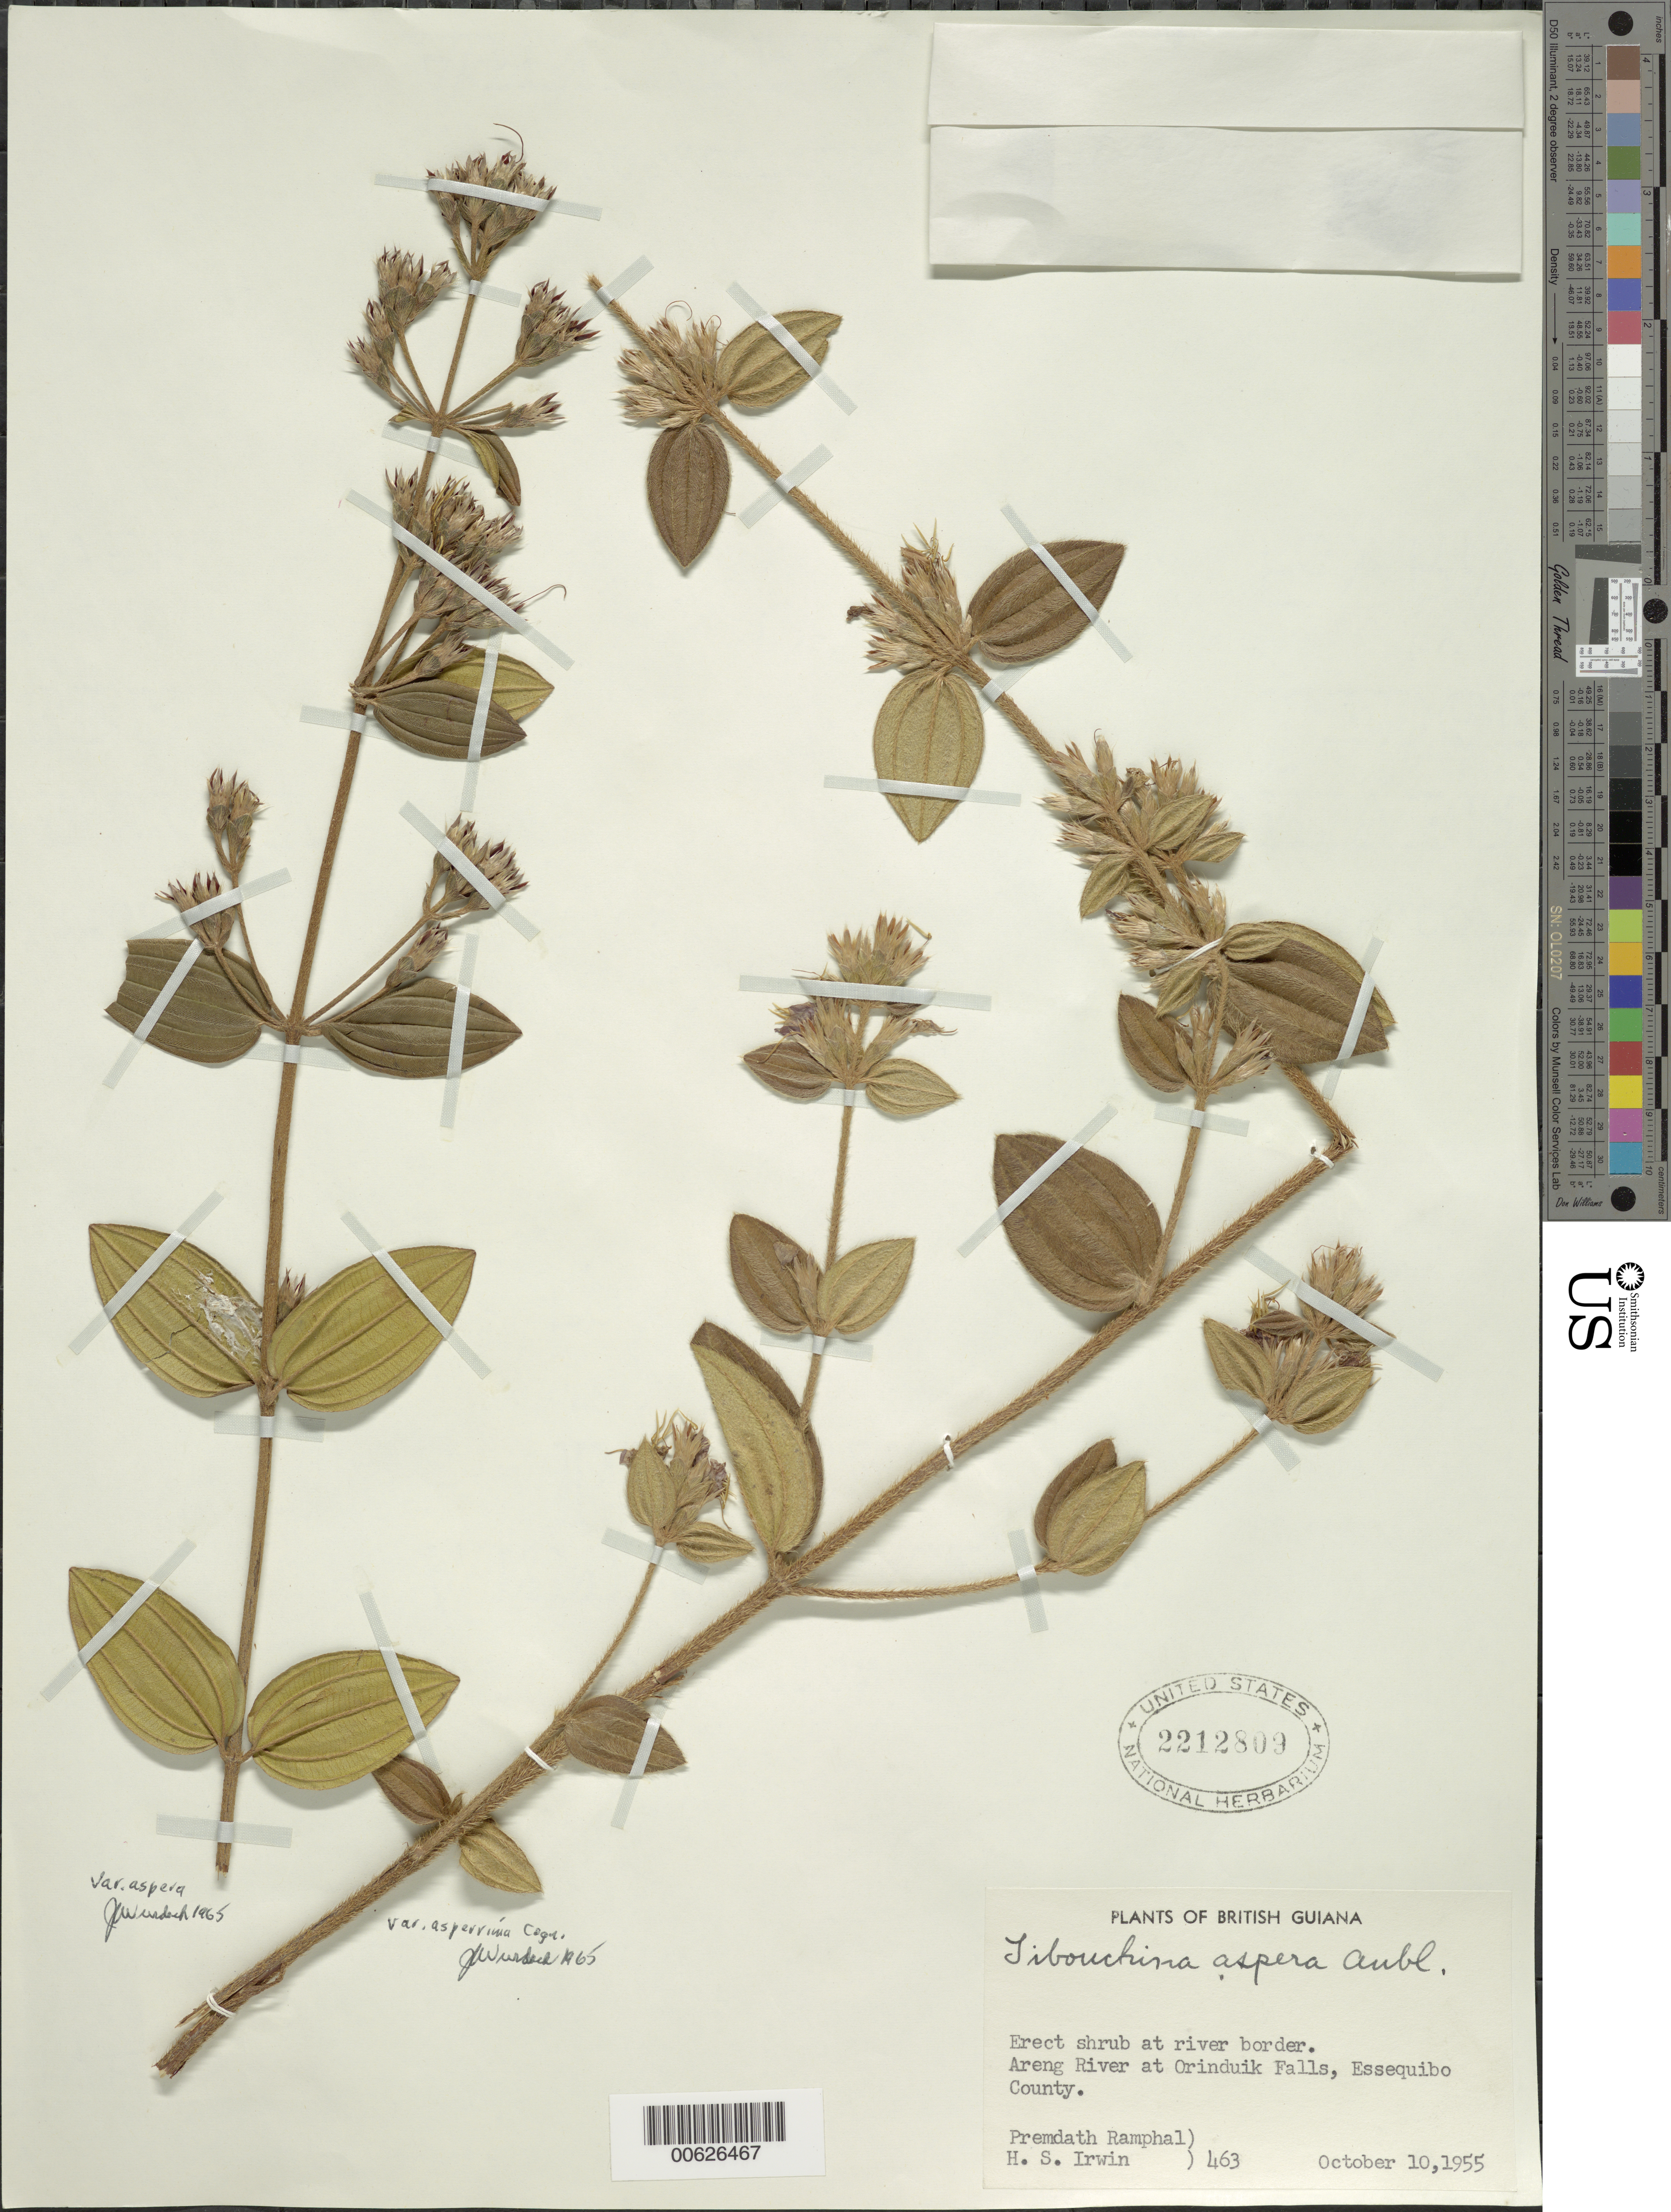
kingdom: Plantae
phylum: Tracheophyta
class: Magnoliopsida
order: Myrtales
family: Melastomataceae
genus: Tibouchina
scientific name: Tibouchina aspera var. asperrima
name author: Cogn.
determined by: Wurdack, John J., (US), US (UNITED STATES)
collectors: H. Irwin & P. Ramphal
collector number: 463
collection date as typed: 10-Oct-55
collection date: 1955-10-10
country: Guyana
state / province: Potaro-Siparuni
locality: Ireng R., Orinduik Falls, Essequibo County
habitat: River border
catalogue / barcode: US 2212809